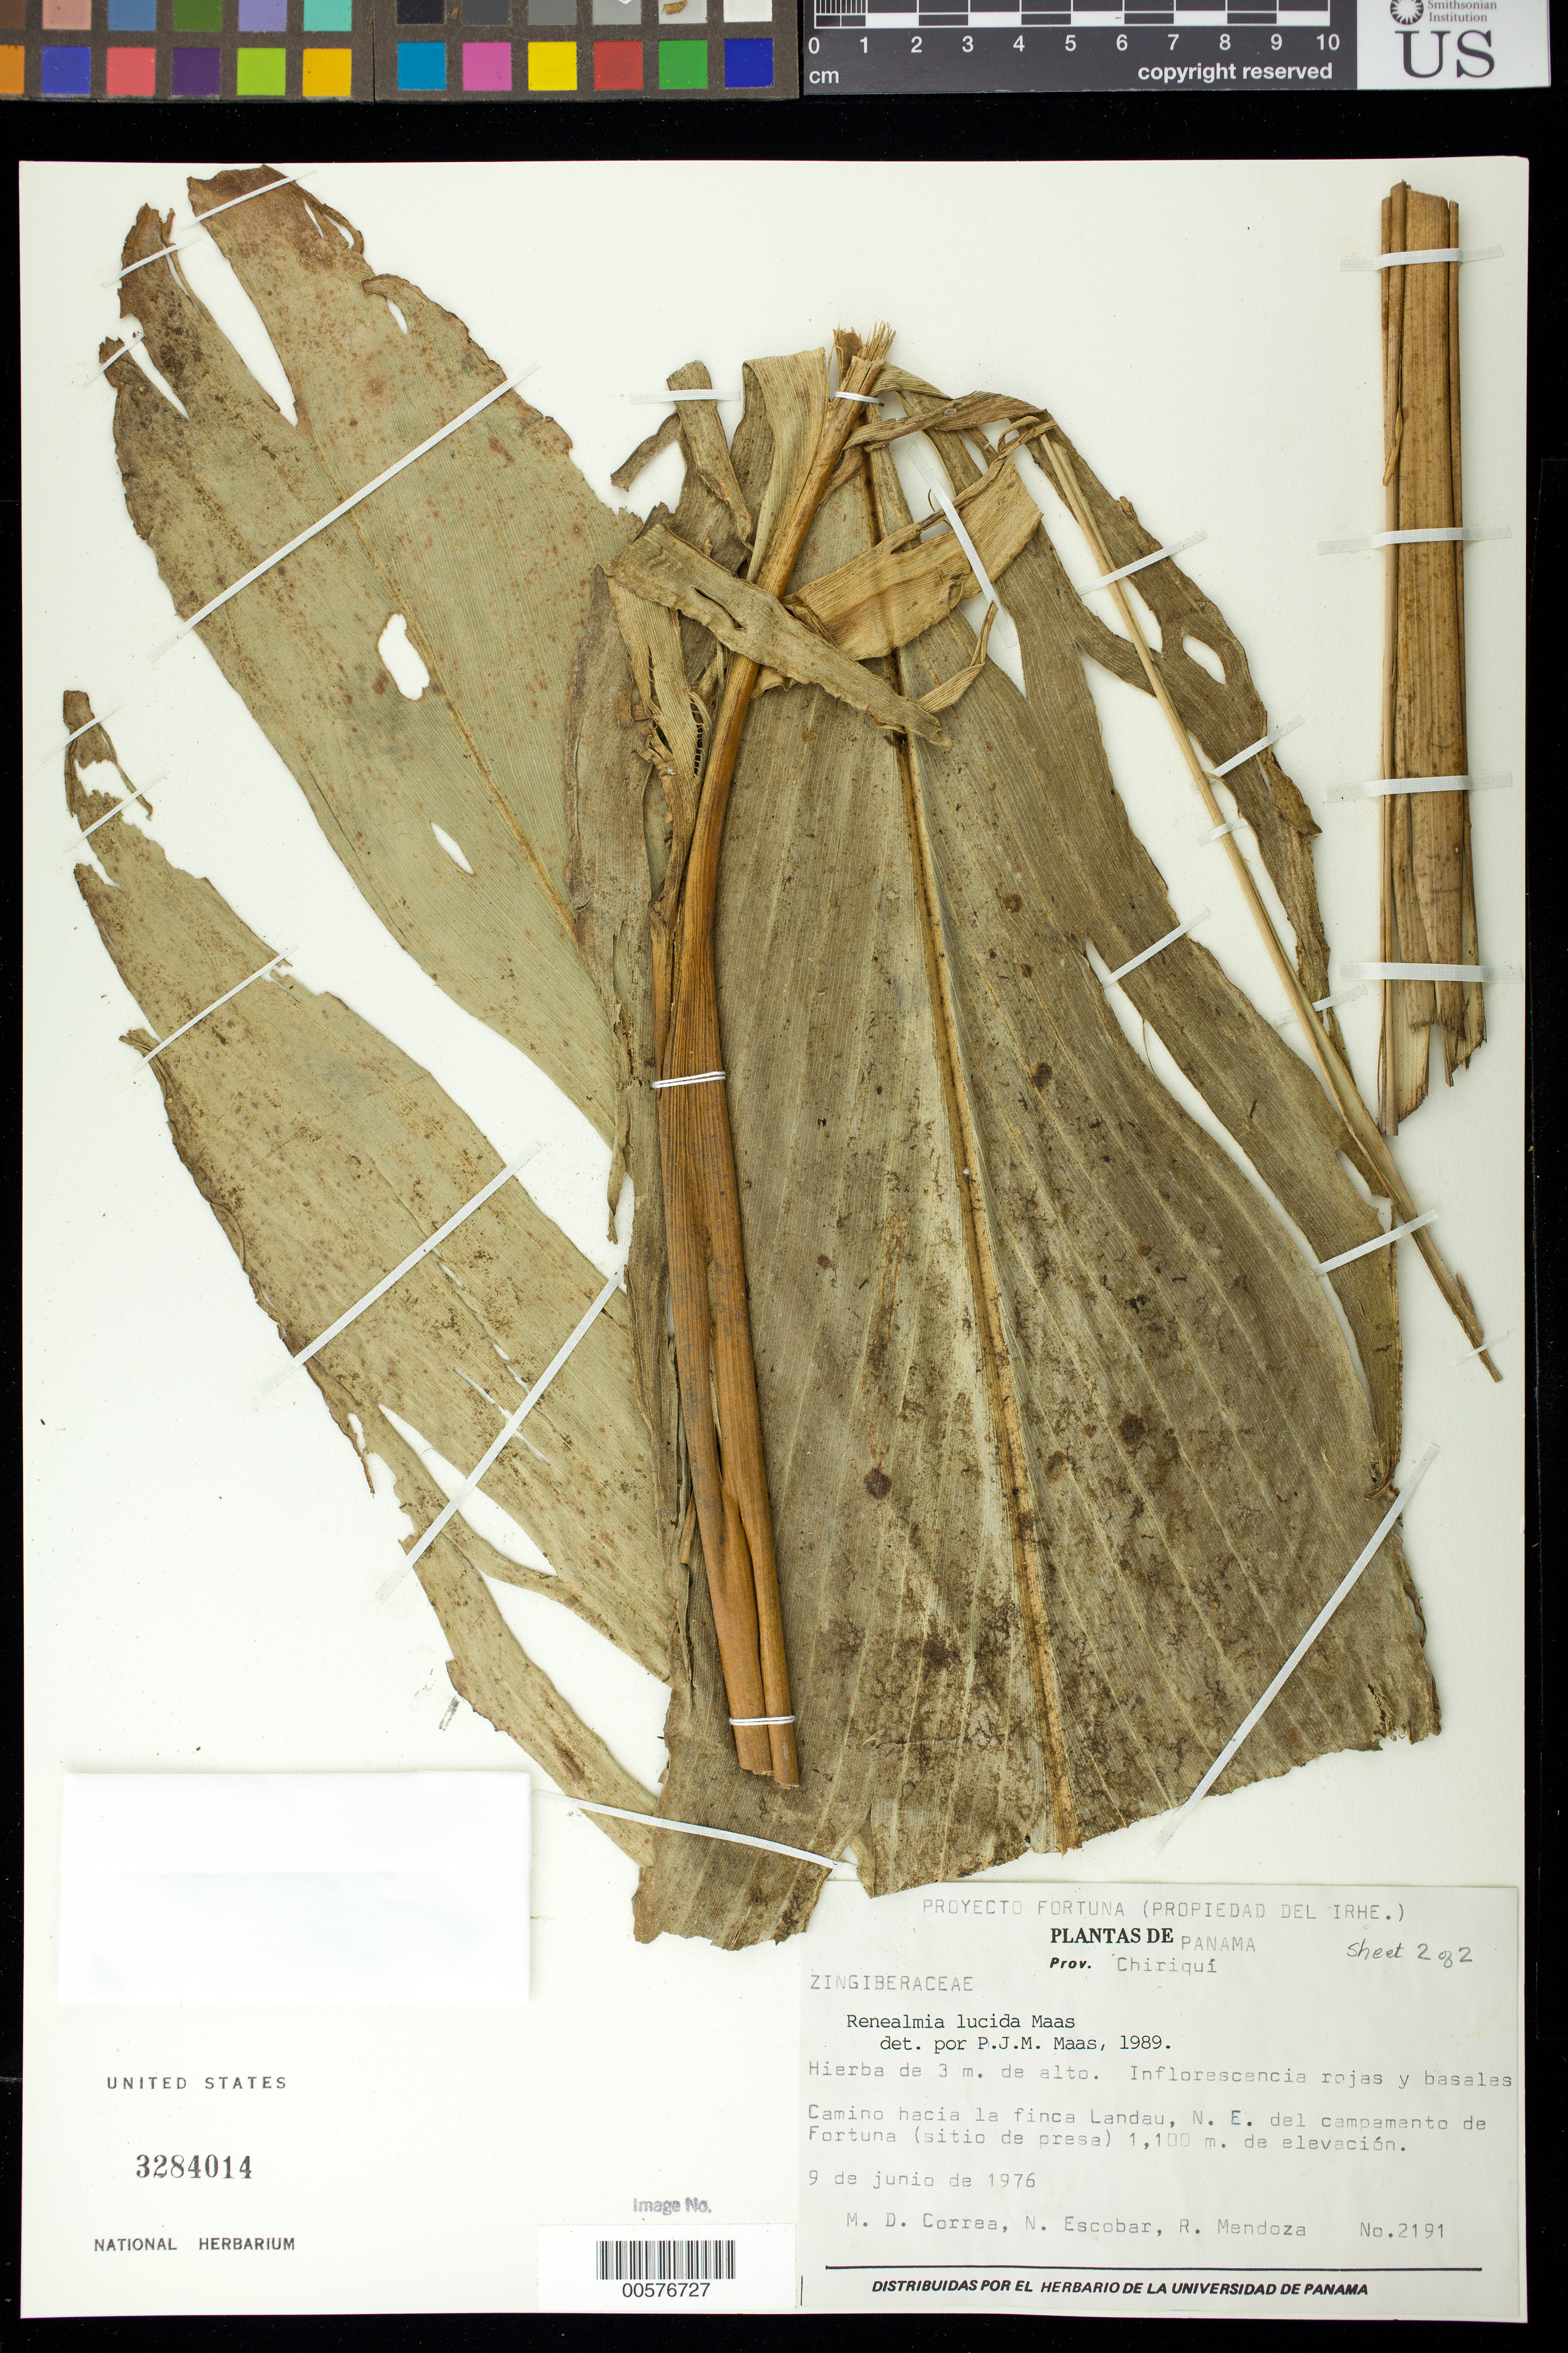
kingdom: Plantae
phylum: Tracheophyta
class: Liliopsida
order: Zingiberales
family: Zingiberaceae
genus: Renealmia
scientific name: Renealmia lucida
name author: Maas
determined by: Maas, Paul J. M.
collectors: M. D. Corrêa-A., N. Escobar & R. Mendoza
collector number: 2191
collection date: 1976-06-09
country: Panama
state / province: Chiriqui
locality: Camino hacia la finca Landau, N.E. del campamento de Fprtuna (sitio de presa)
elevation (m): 1100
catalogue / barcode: US 3284014